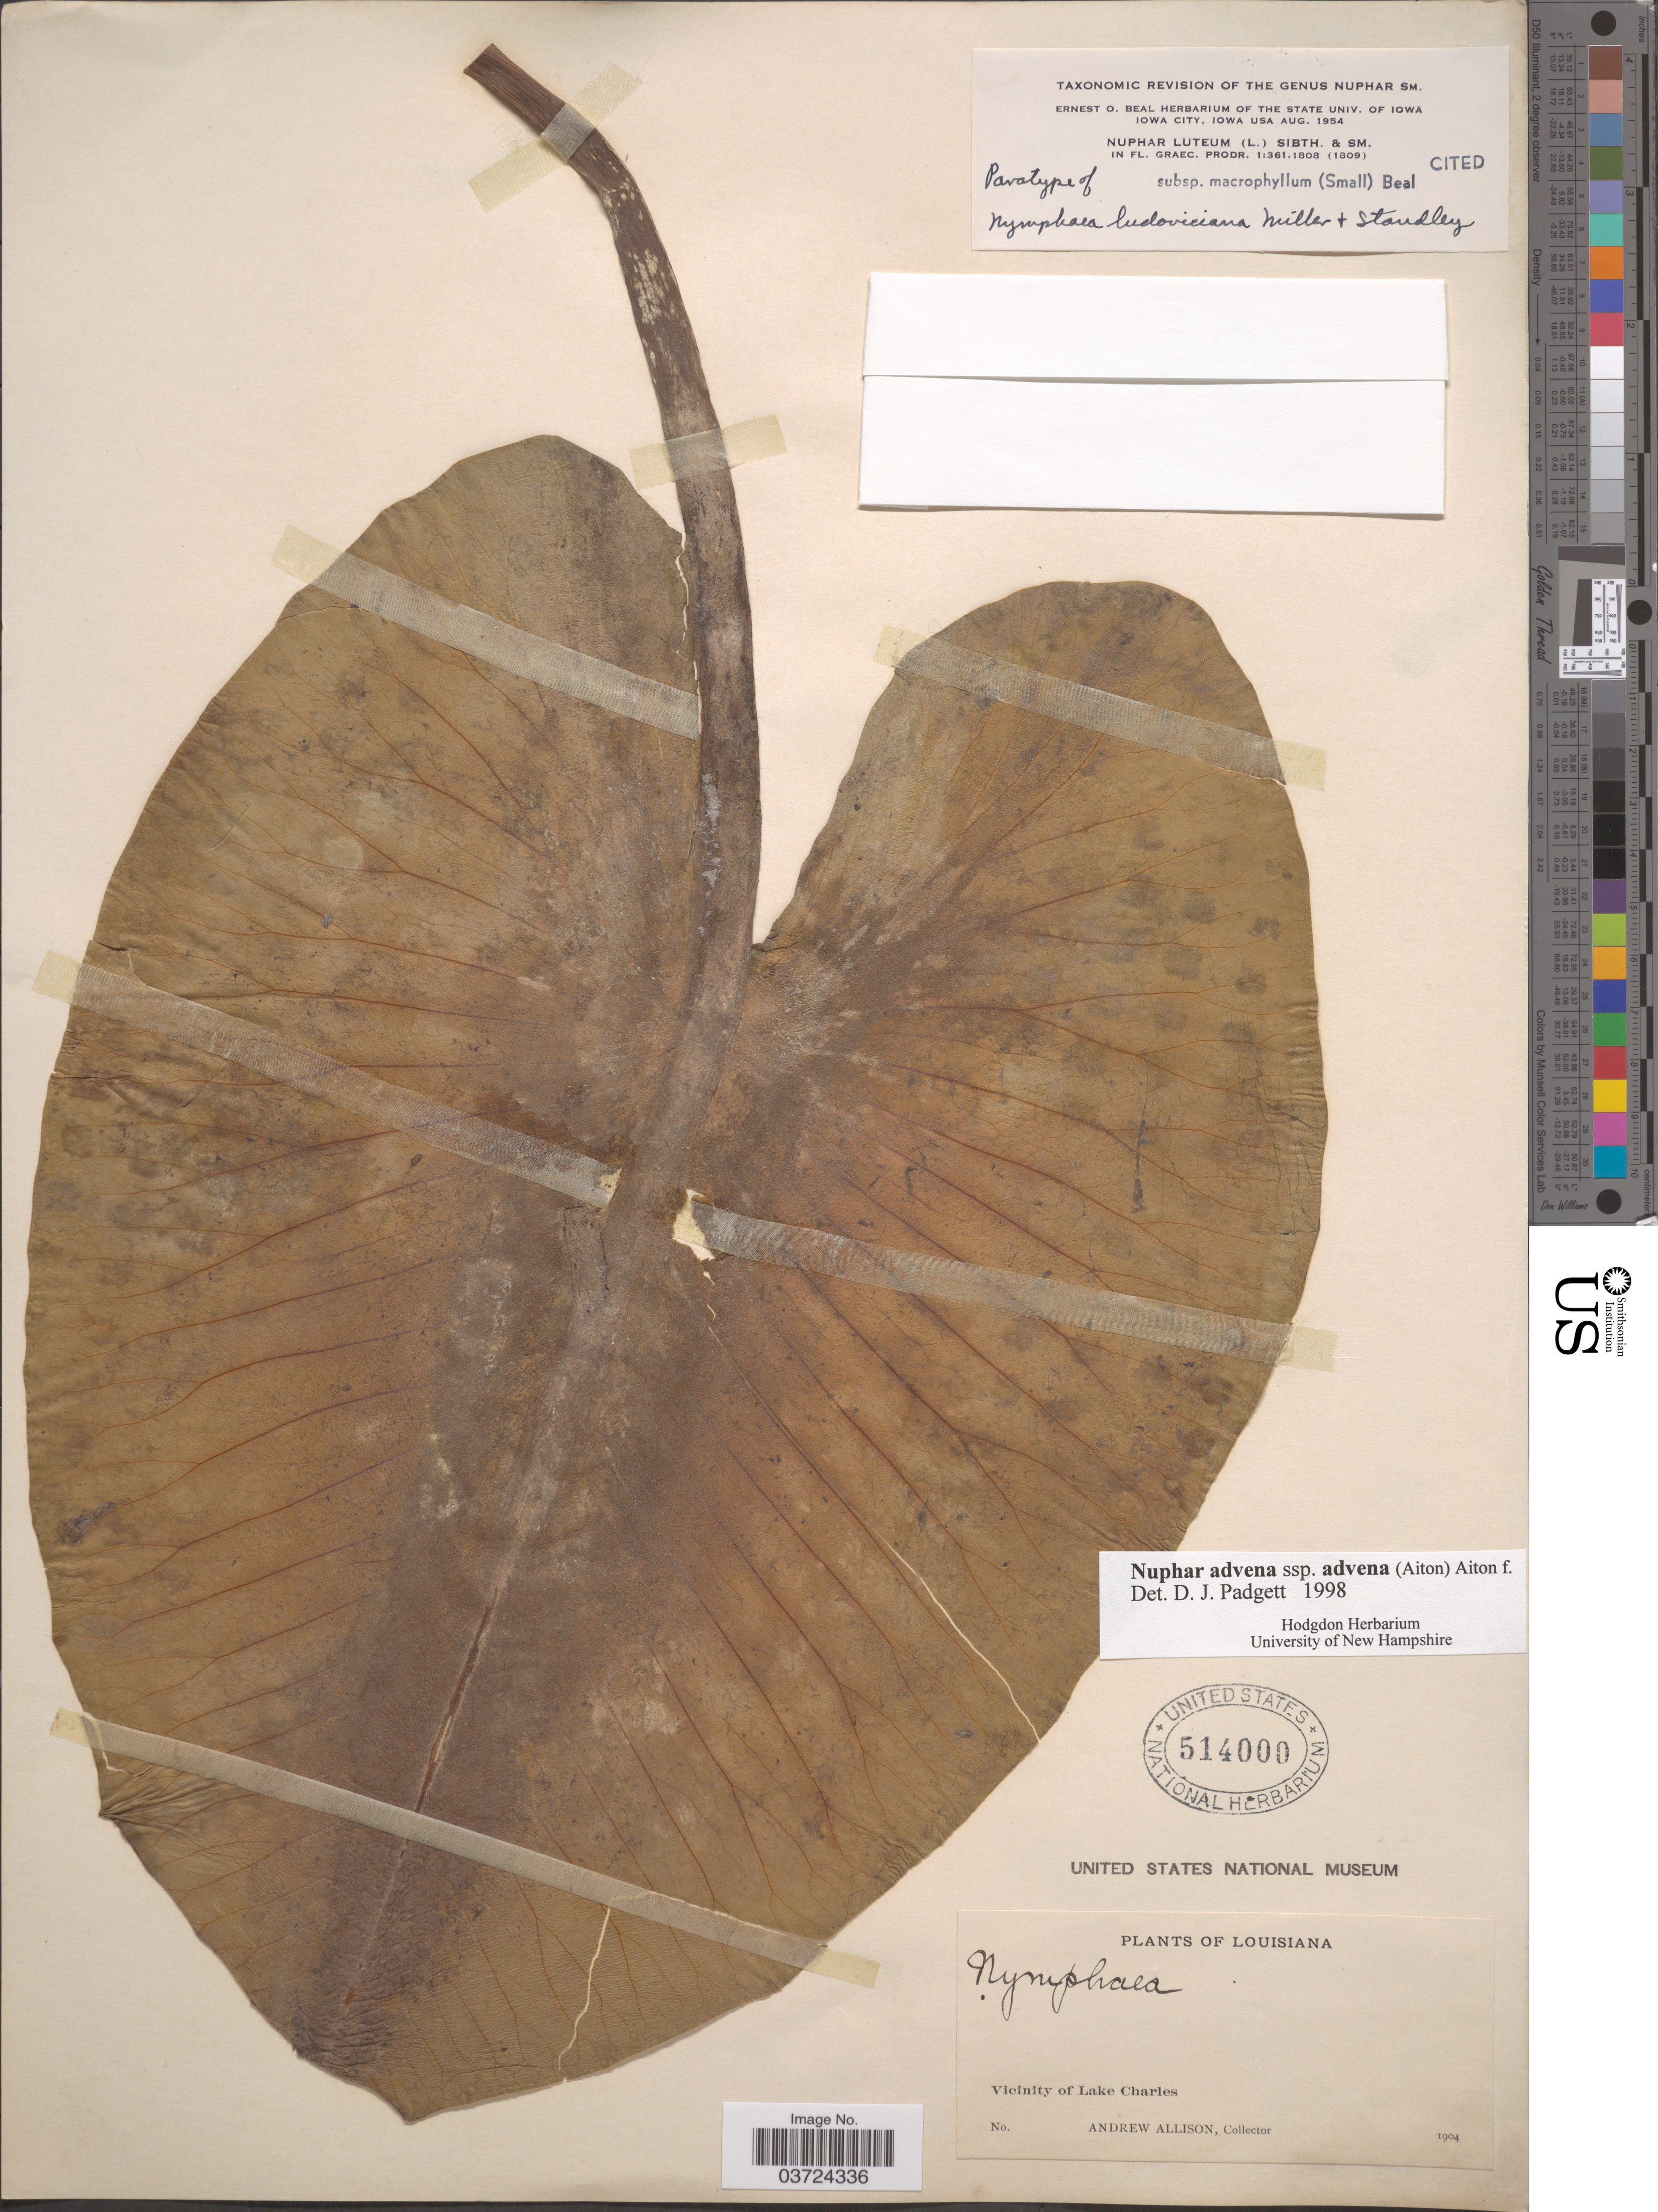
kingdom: Plantae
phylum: Tracheophyta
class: Magnoliopsida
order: Nymphaeales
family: Nymphaeaceae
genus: Nuphar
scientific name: Nuphar advena subsp. advena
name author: (Aiton) W.T. Aiton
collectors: A. Allison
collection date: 1904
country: United States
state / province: Louisiana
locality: Vicinity of Lake Charles.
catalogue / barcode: US 514000